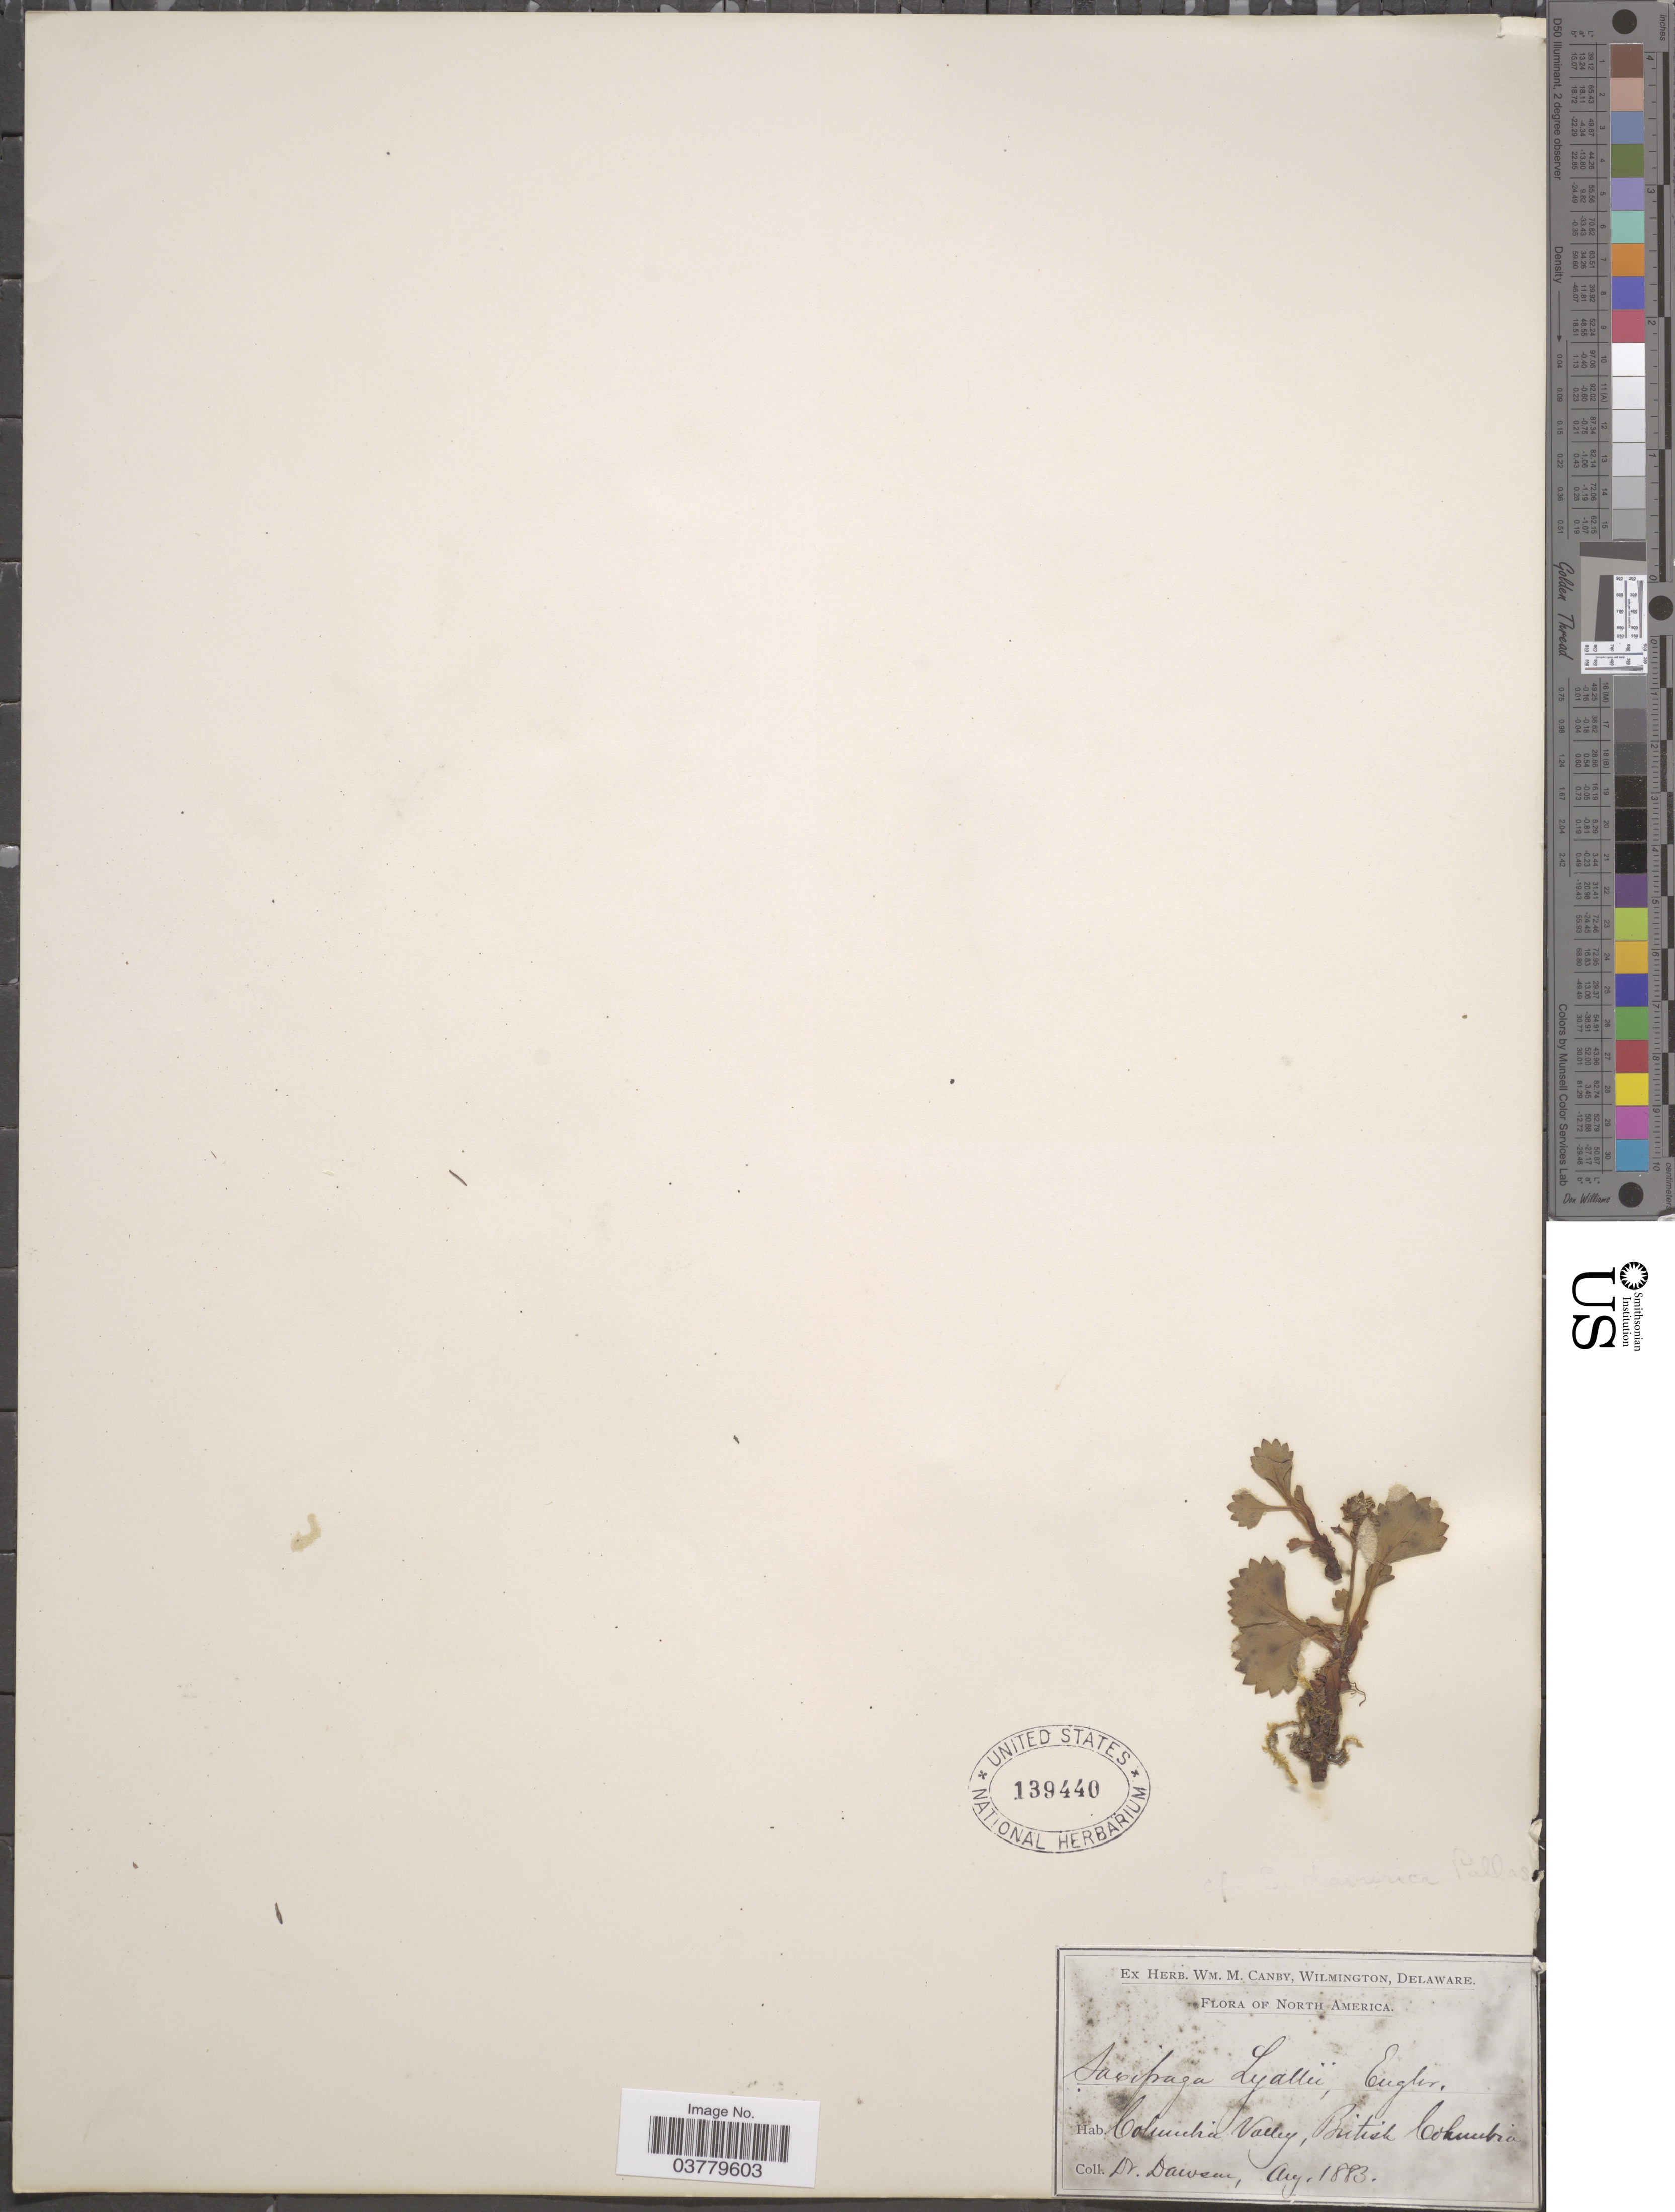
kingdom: Plantae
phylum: Tracheophyta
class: Magnoliopsida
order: Saxifragales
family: Saxifragaceae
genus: Micranthes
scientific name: Micranthes lyalii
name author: (Engl.) Small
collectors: -. Dawson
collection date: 1883-08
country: Canada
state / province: British Columbia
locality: Columbia Valley.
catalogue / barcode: US 139440